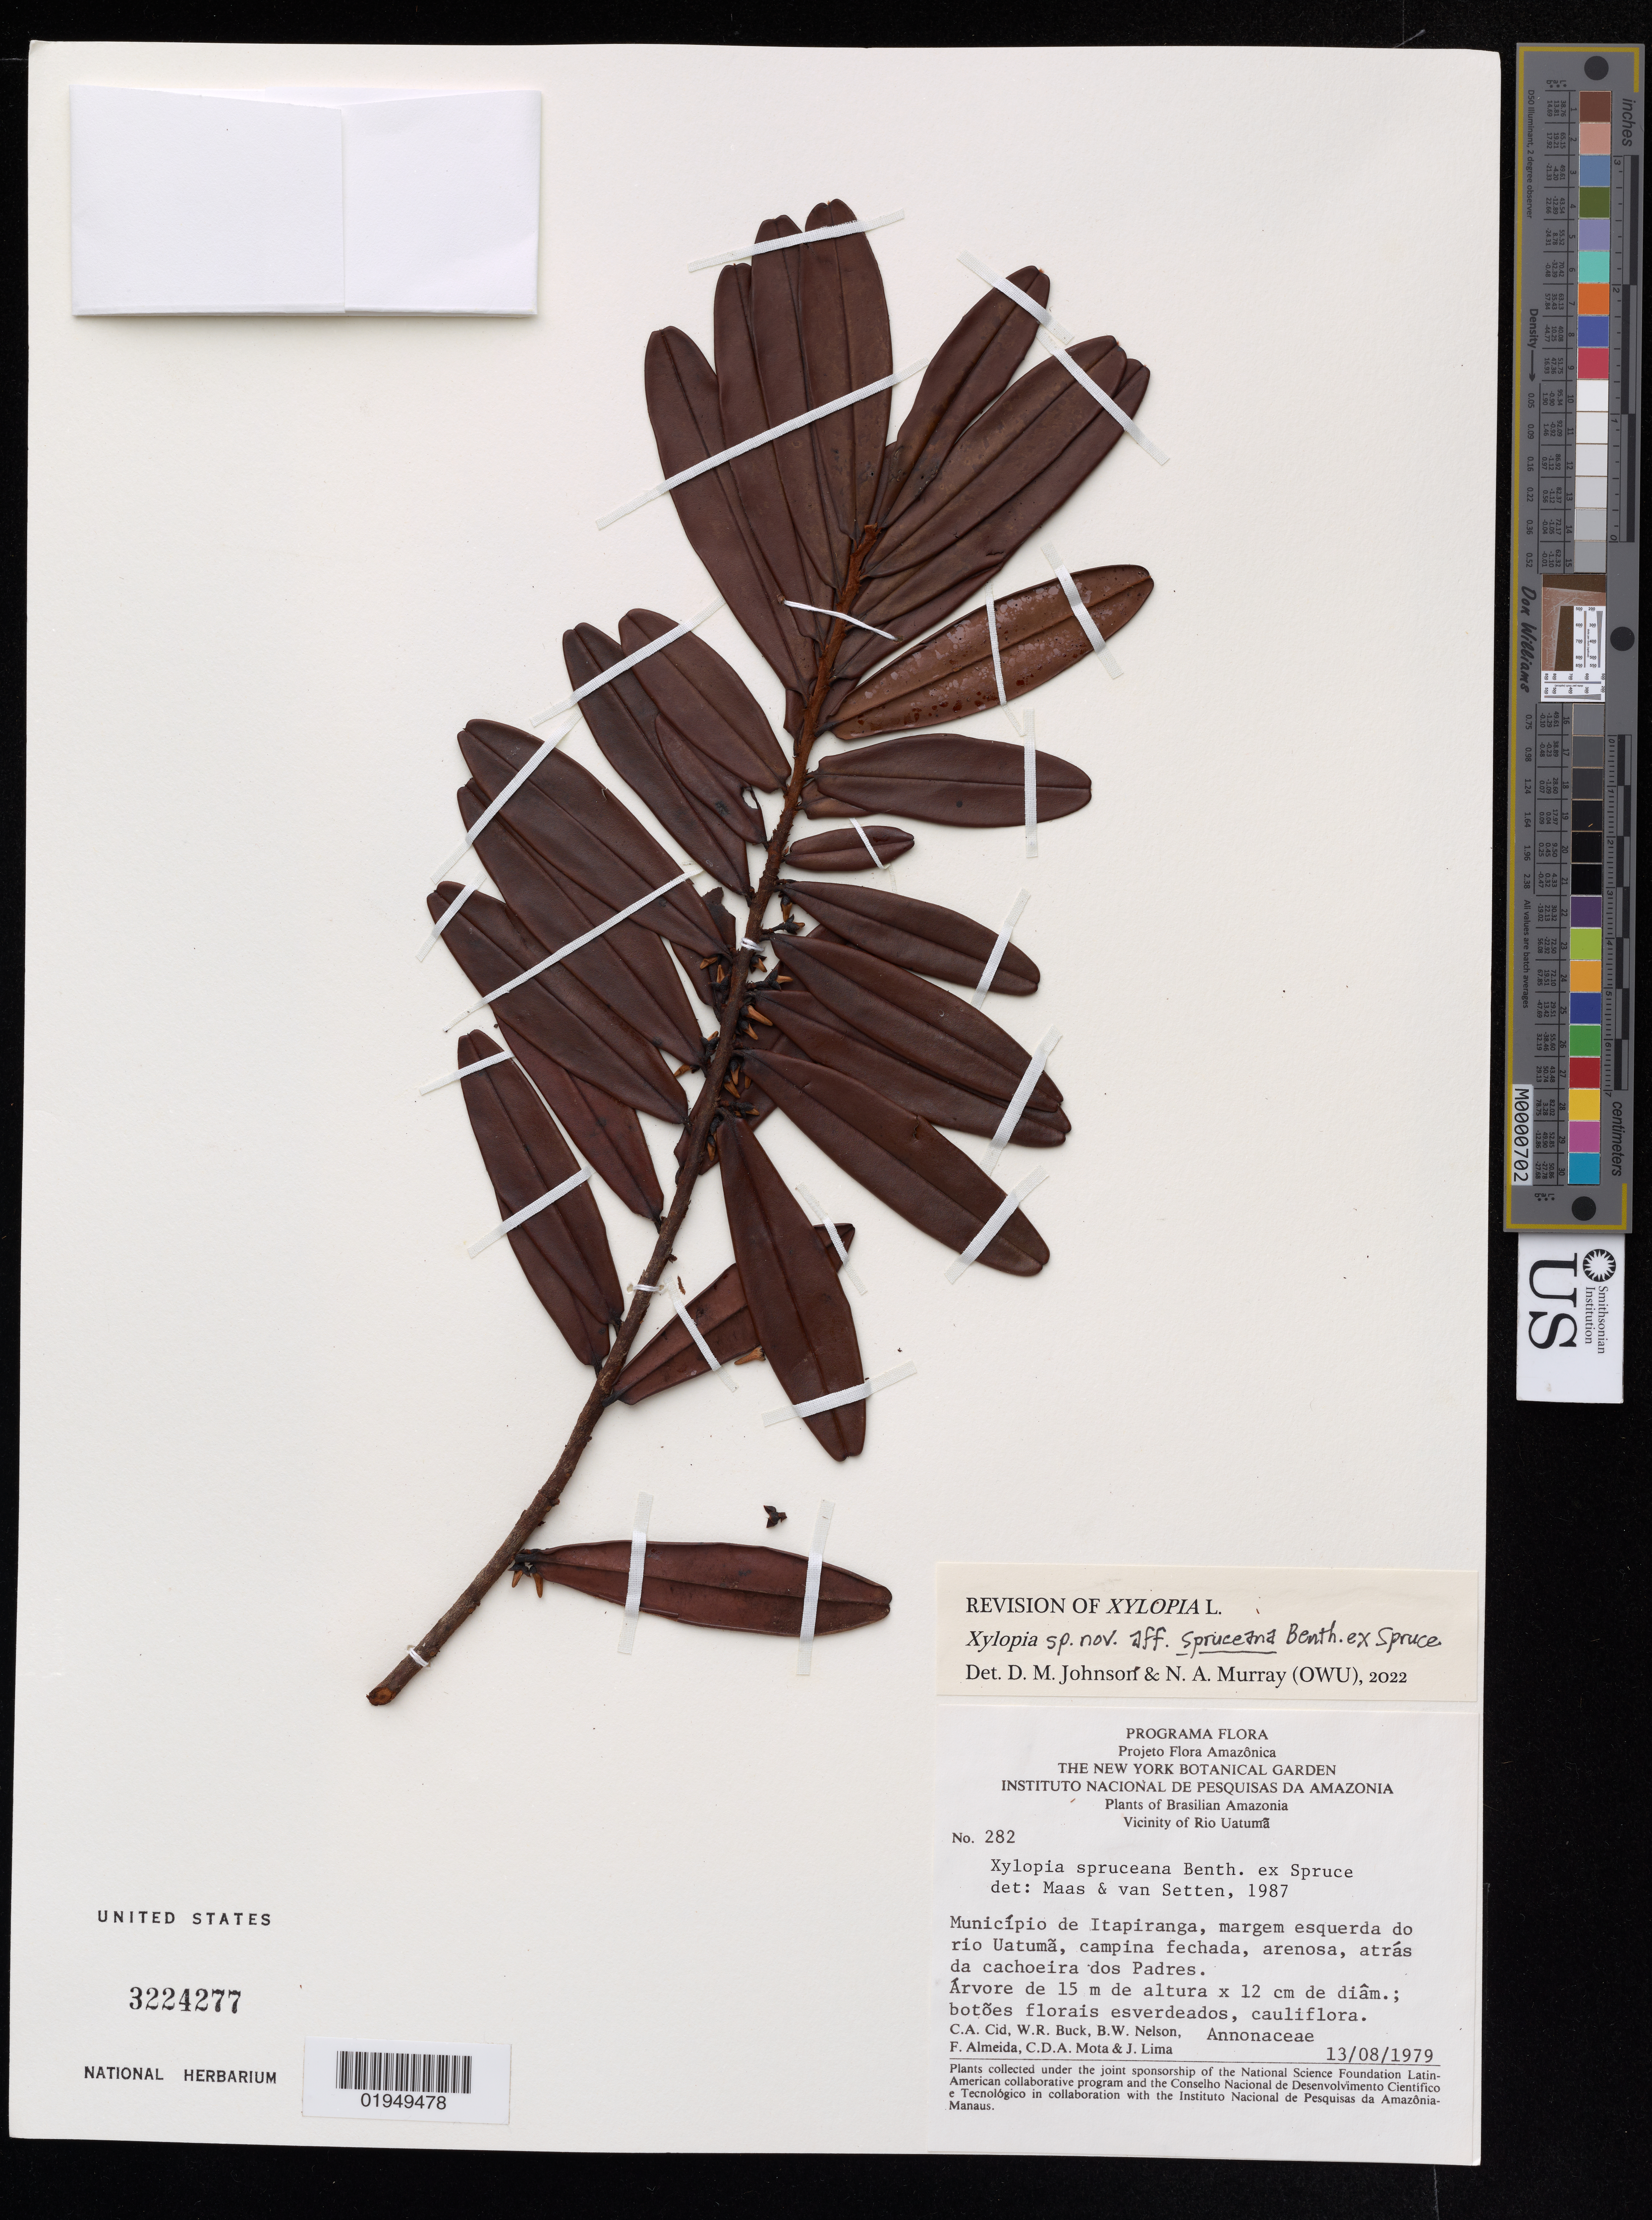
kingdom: Plantae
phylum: Tracheophyta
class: Magnoliopsida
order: Magnoliales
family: Annonaceae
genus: Xylopia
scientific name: Xylopia spruceana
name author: Benth. ex Spruce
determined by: Johnson, D. M.; Murray, N. A.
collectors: C. A. Cid Ferreira, W. R. Buck, B. W. Nelson, F. Almeda, C. D. A. Mota & J. Lima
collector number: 282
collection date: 1979-08-13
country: Brazil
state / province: Amazonas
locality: Municipio de Itapiranga, rio Uatuma, margem esquerda; mata de igapo.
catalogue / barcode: US 3224277